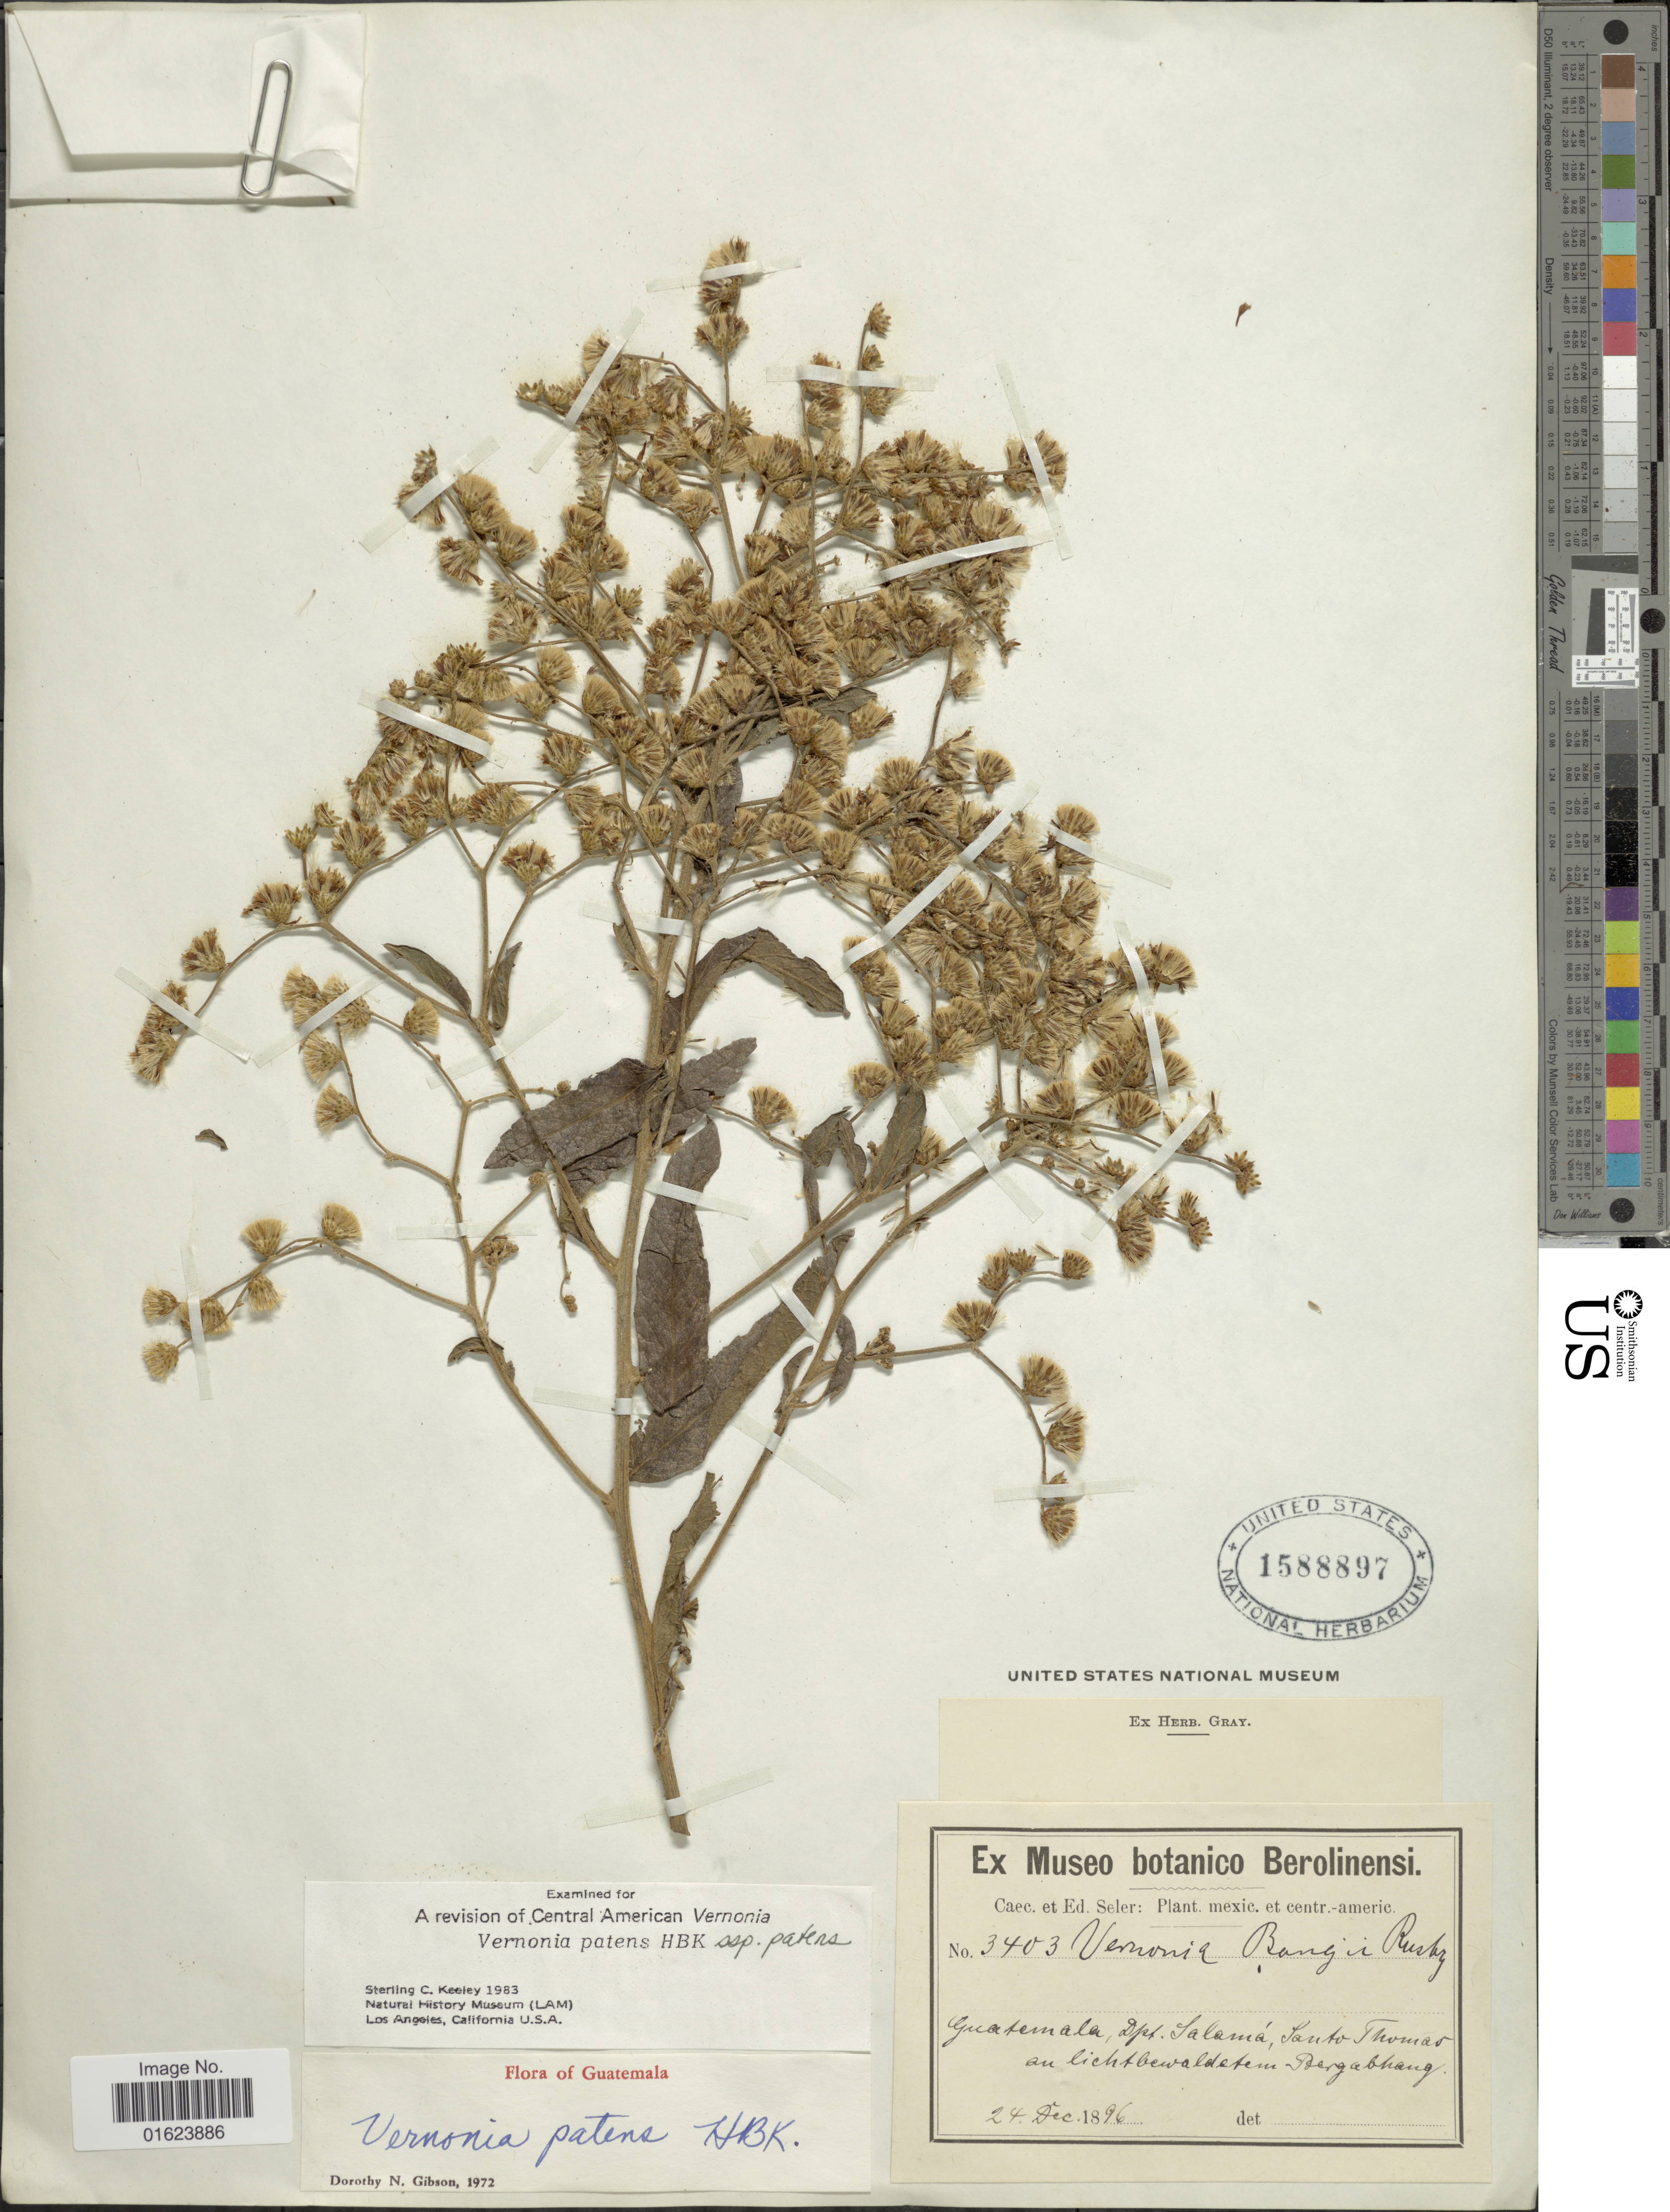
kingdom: Plantae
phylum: Tracheophyta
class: Magnoliopsida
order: Asterales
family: Asteraceae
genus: Vernonanthura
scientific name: Vernonanthura patens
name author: (Kunth) H. Rob.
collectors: ex Caec. et Ed Seler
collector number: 3403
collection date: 1896-12-24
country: Guatemala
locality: Guatemala, Dept. Jalampa, Santo Thomas.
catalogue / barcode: US 1588897